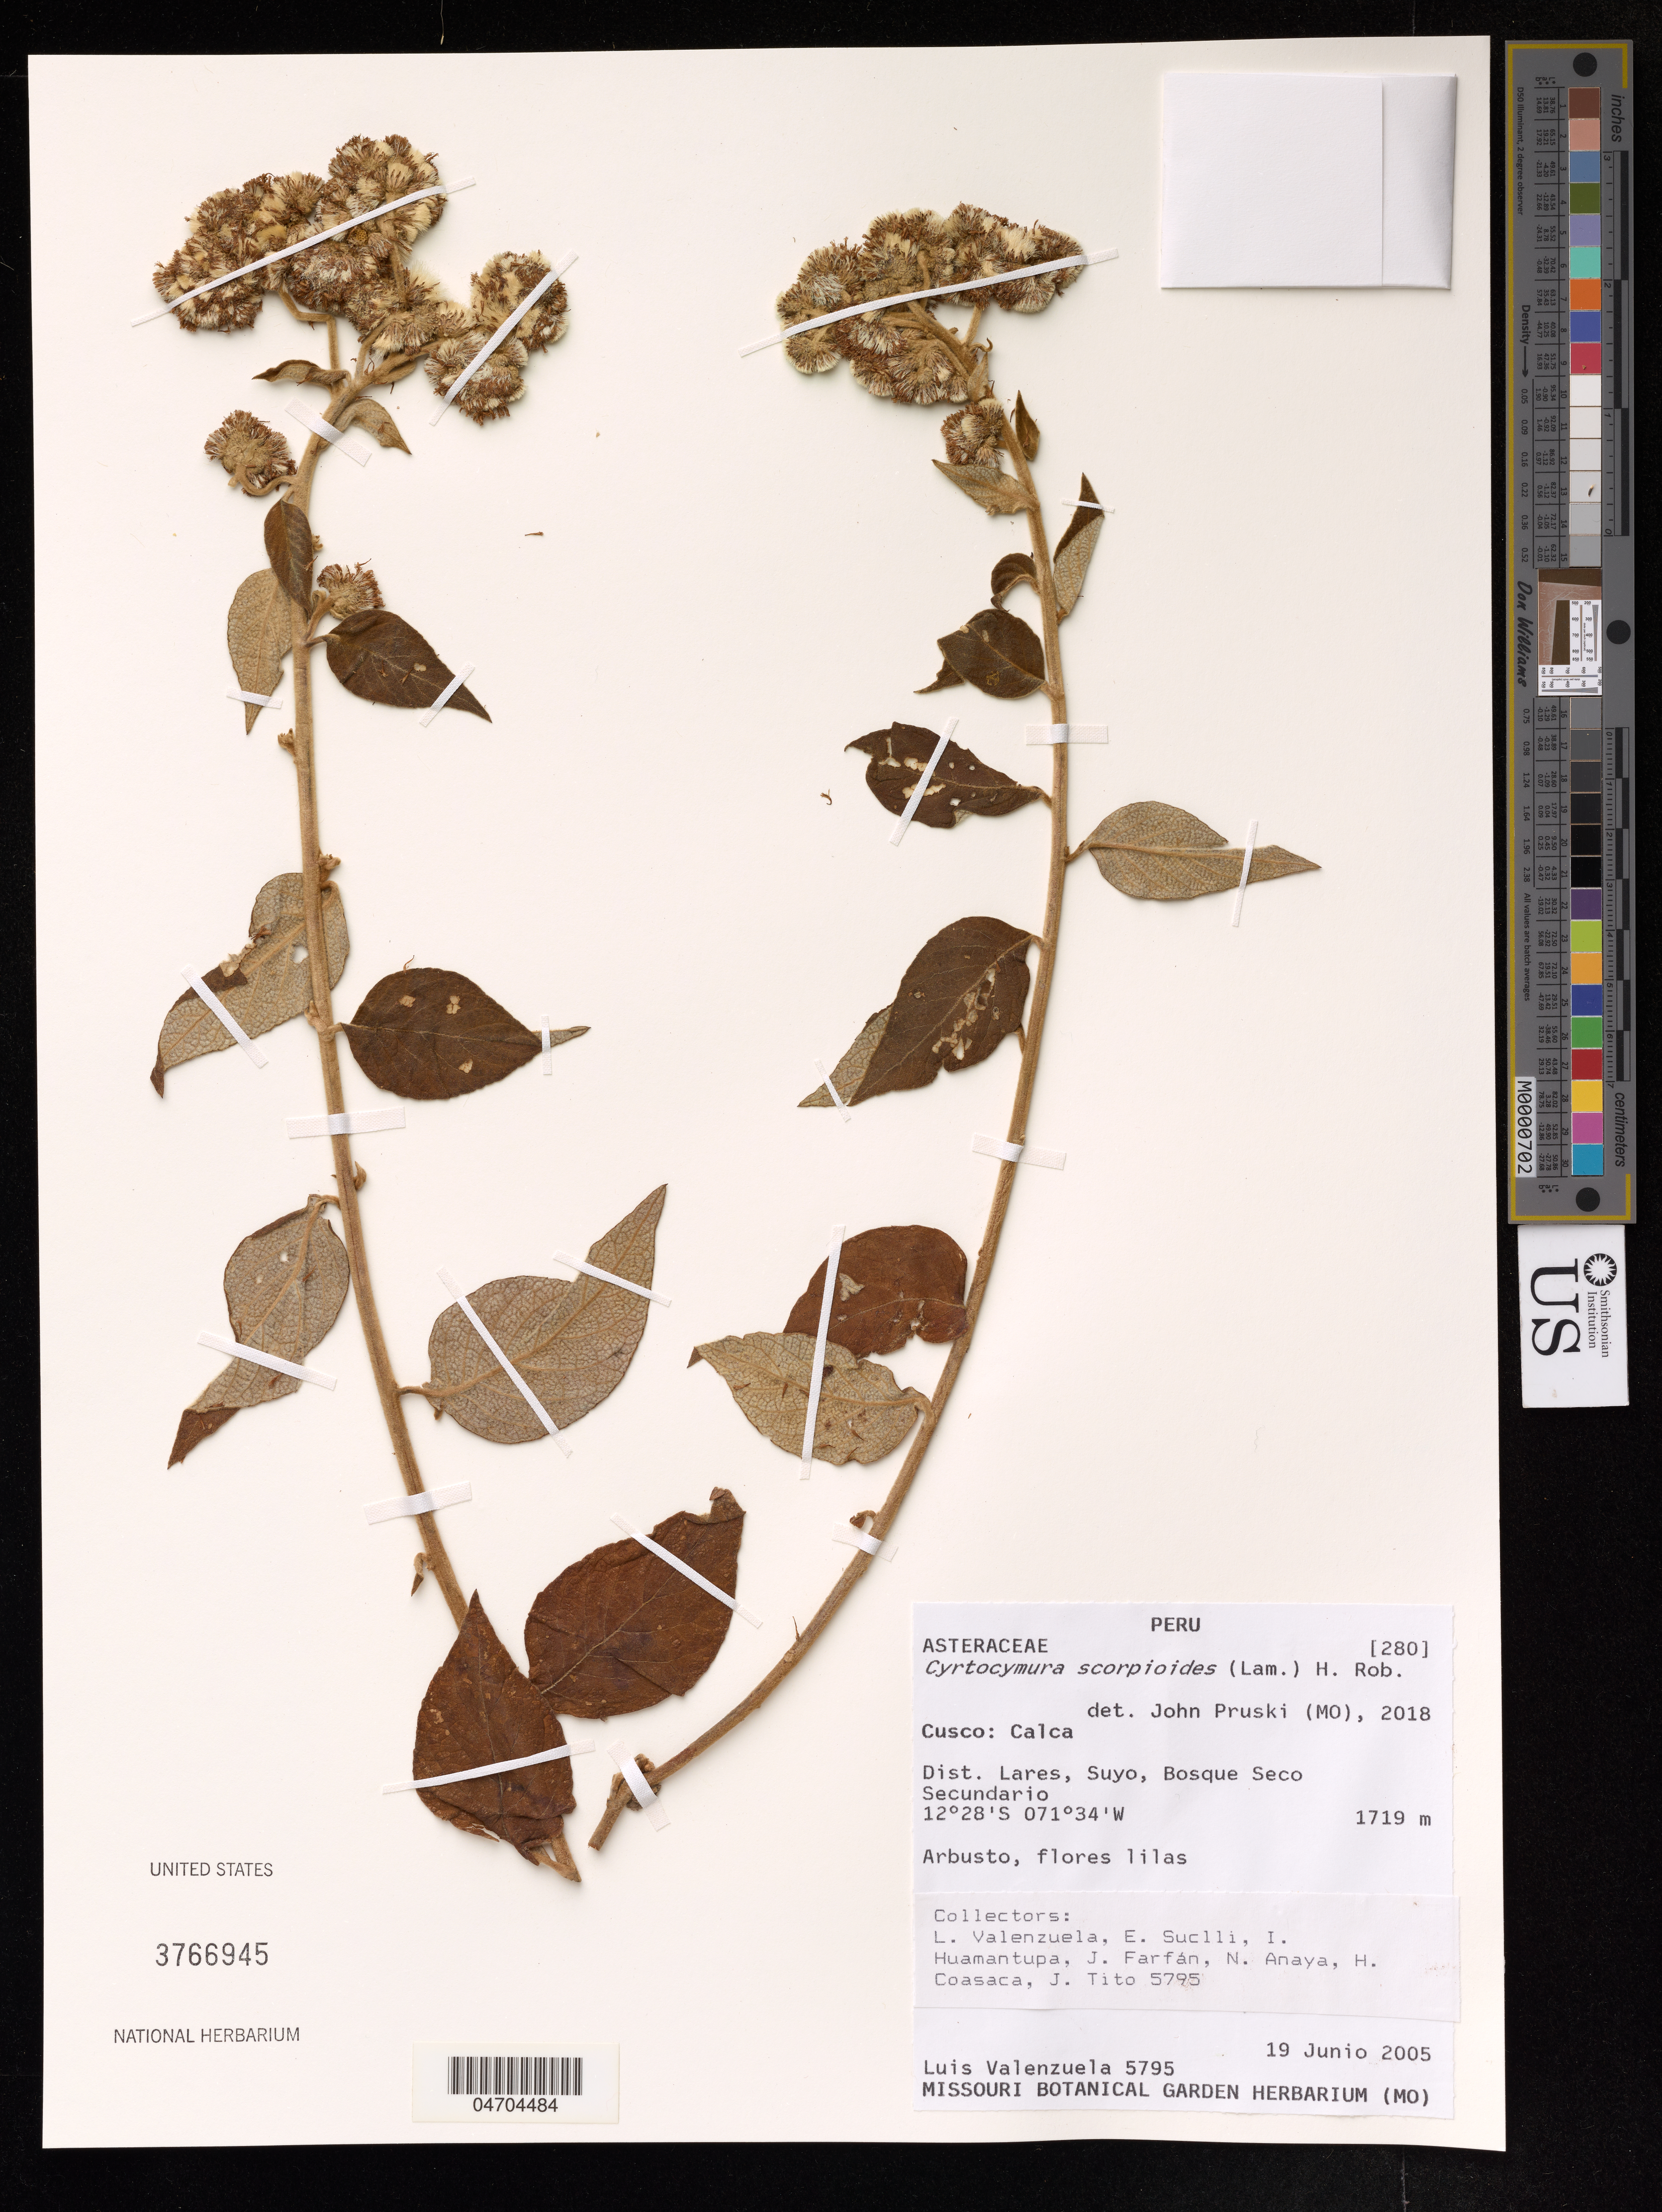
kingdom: Plantae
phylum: Tracheophyta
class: Magnoliopsida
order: Asterales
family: Asteraceae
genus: Cyrtocymura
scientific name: Cyrtocymura scorpioides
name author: (Lam.) H. Rob.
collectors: L. Valenzuela, E. Suclli & J. Farfán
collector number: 5795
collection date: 2005-06-13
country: Puerto Rico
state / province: Lares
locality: Suyo, Bosque Seco Secundario.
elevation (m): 1719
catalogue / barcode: US 3766945